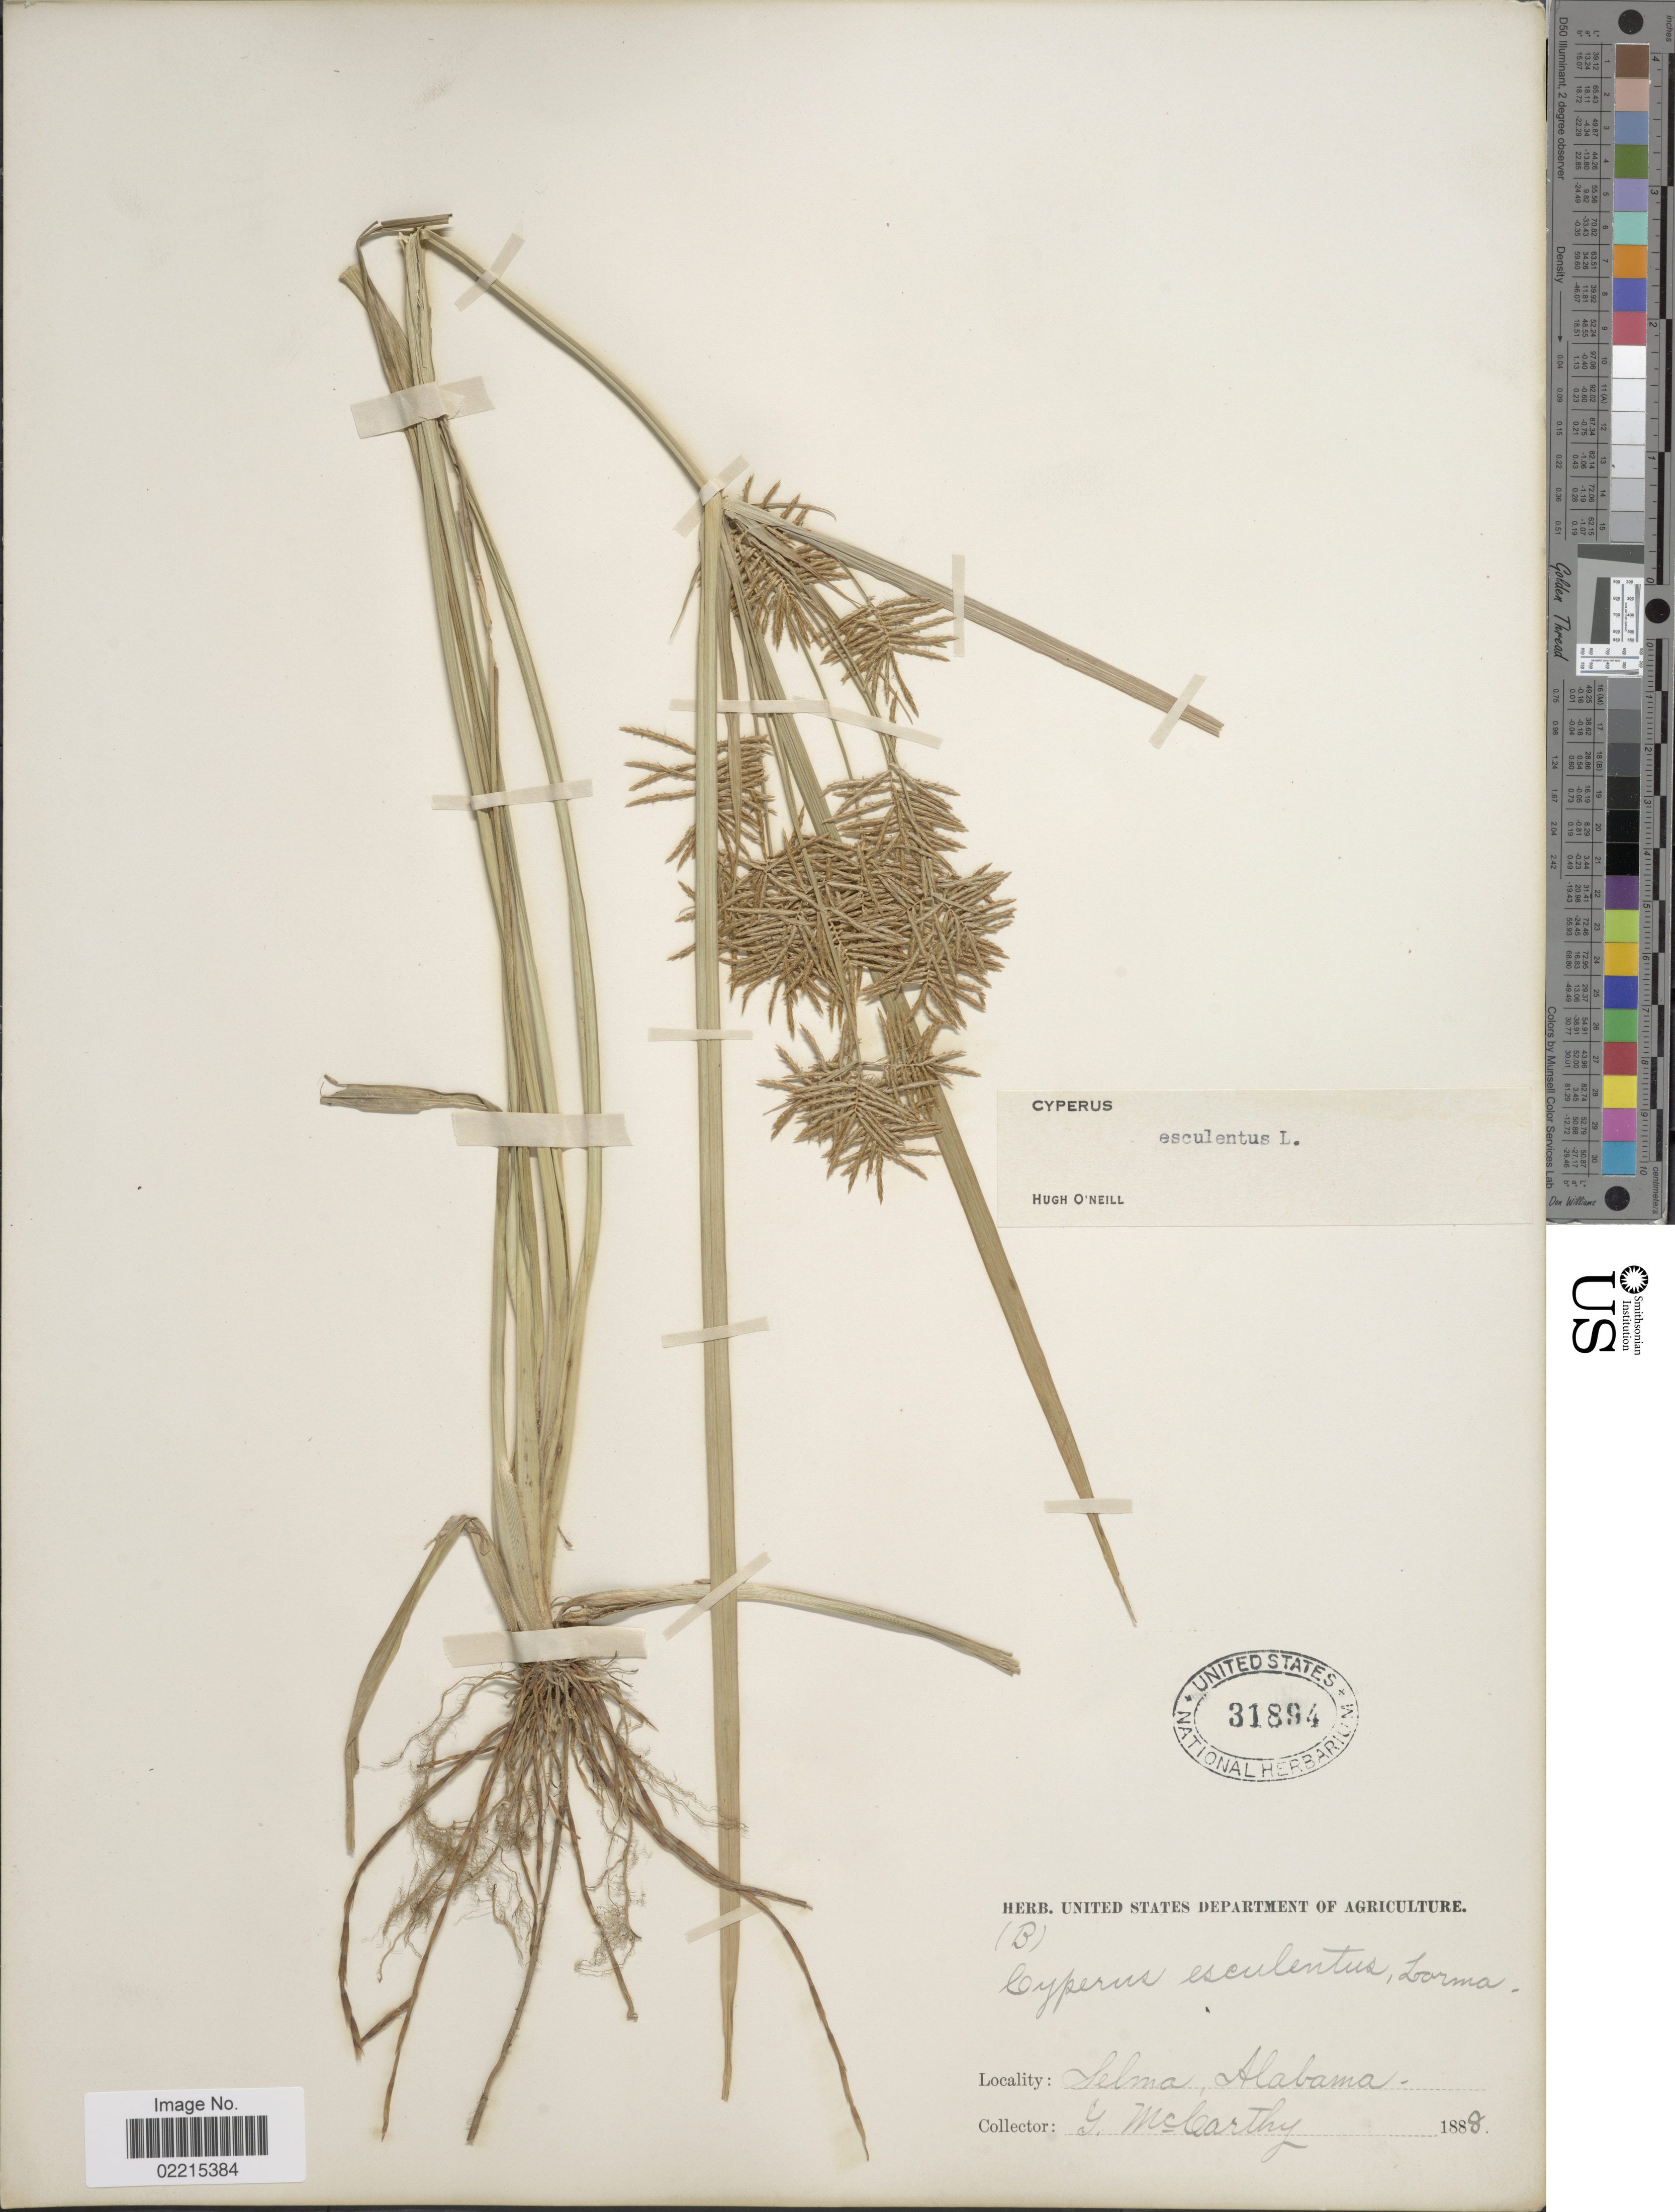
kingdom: Plantae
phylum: Tracheophyta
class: Liliopsida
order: Poales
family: Cyperaceae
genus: Cyperus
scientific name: Cyperus esculentus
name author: L.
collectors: G. McCarthy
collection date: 1888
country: United States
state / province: Alabama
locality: Selma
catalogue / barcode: US 31894